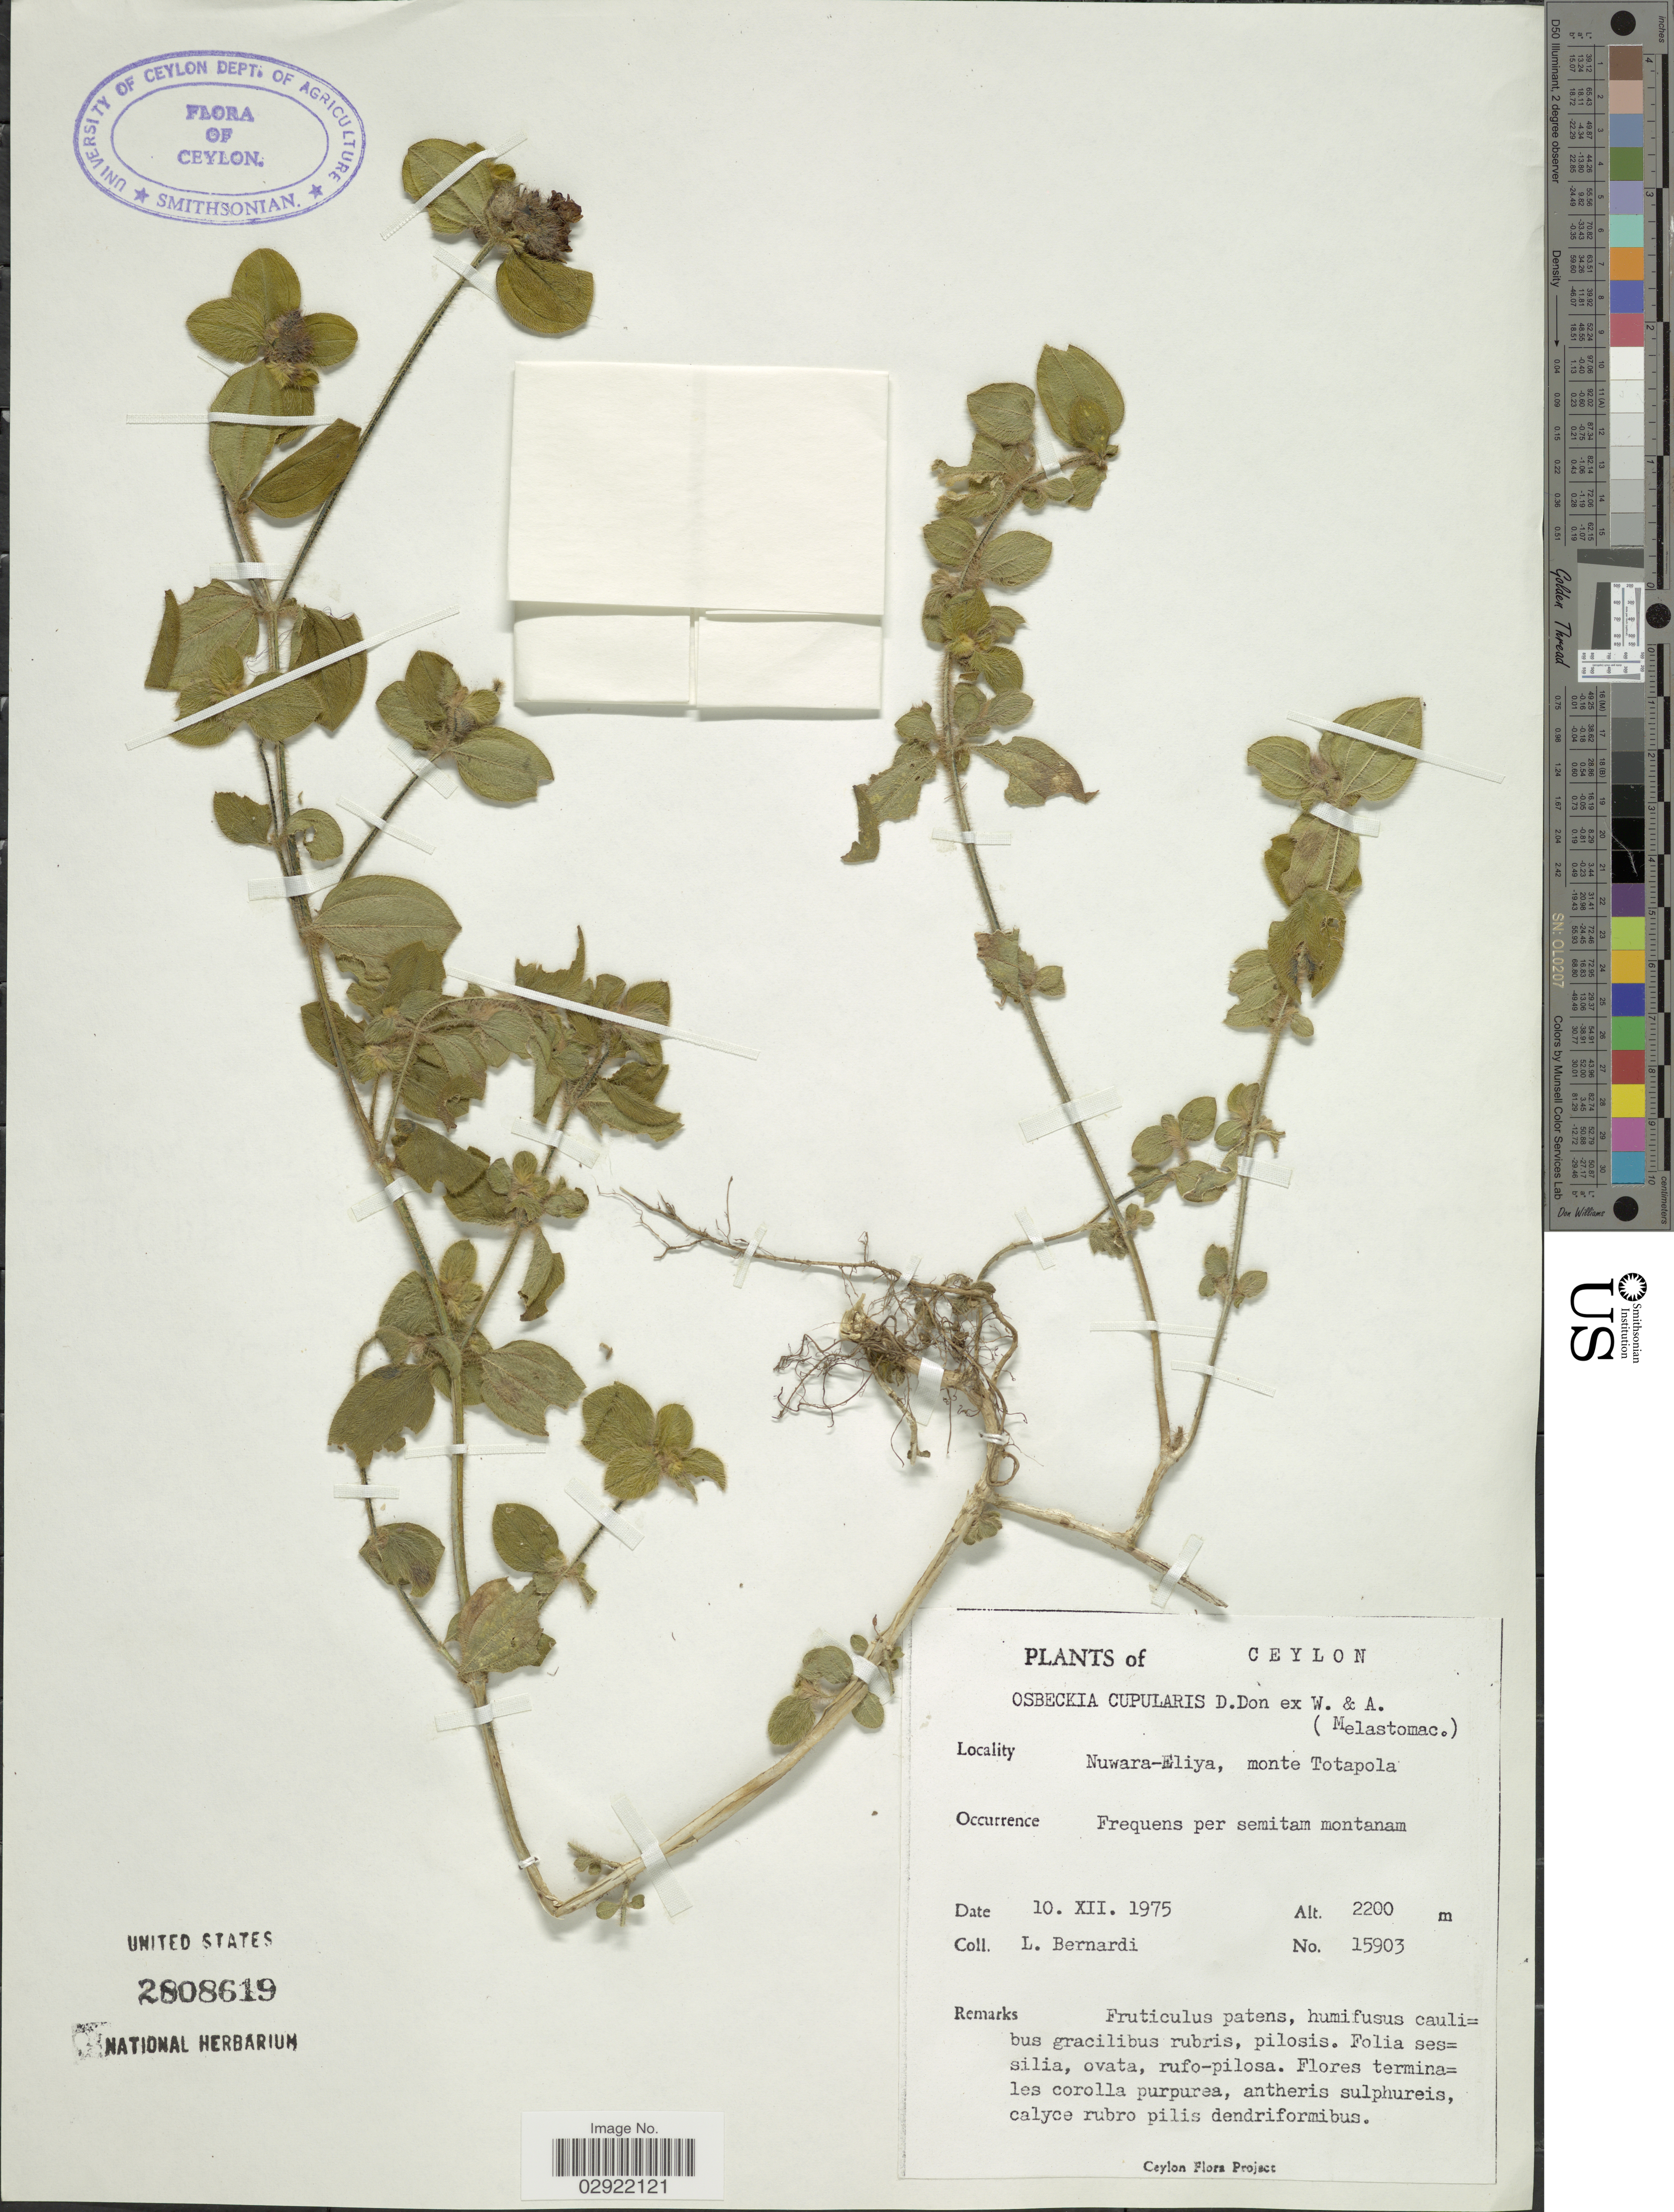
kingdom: Plantae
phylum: Tracheophyta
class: Magnoliopsida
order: Myrtales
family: Melastomataceae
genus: Osbeckia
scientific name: Osbeckia cupularis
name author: D. Don ex Wight & Arn.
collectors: L. Bernardi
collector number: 15903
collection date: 1975-12-10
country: Sri Lanka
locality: Ceylon. Nuwara-Eliya, monte Totapola.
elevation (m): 2200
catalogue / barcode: US 2808619